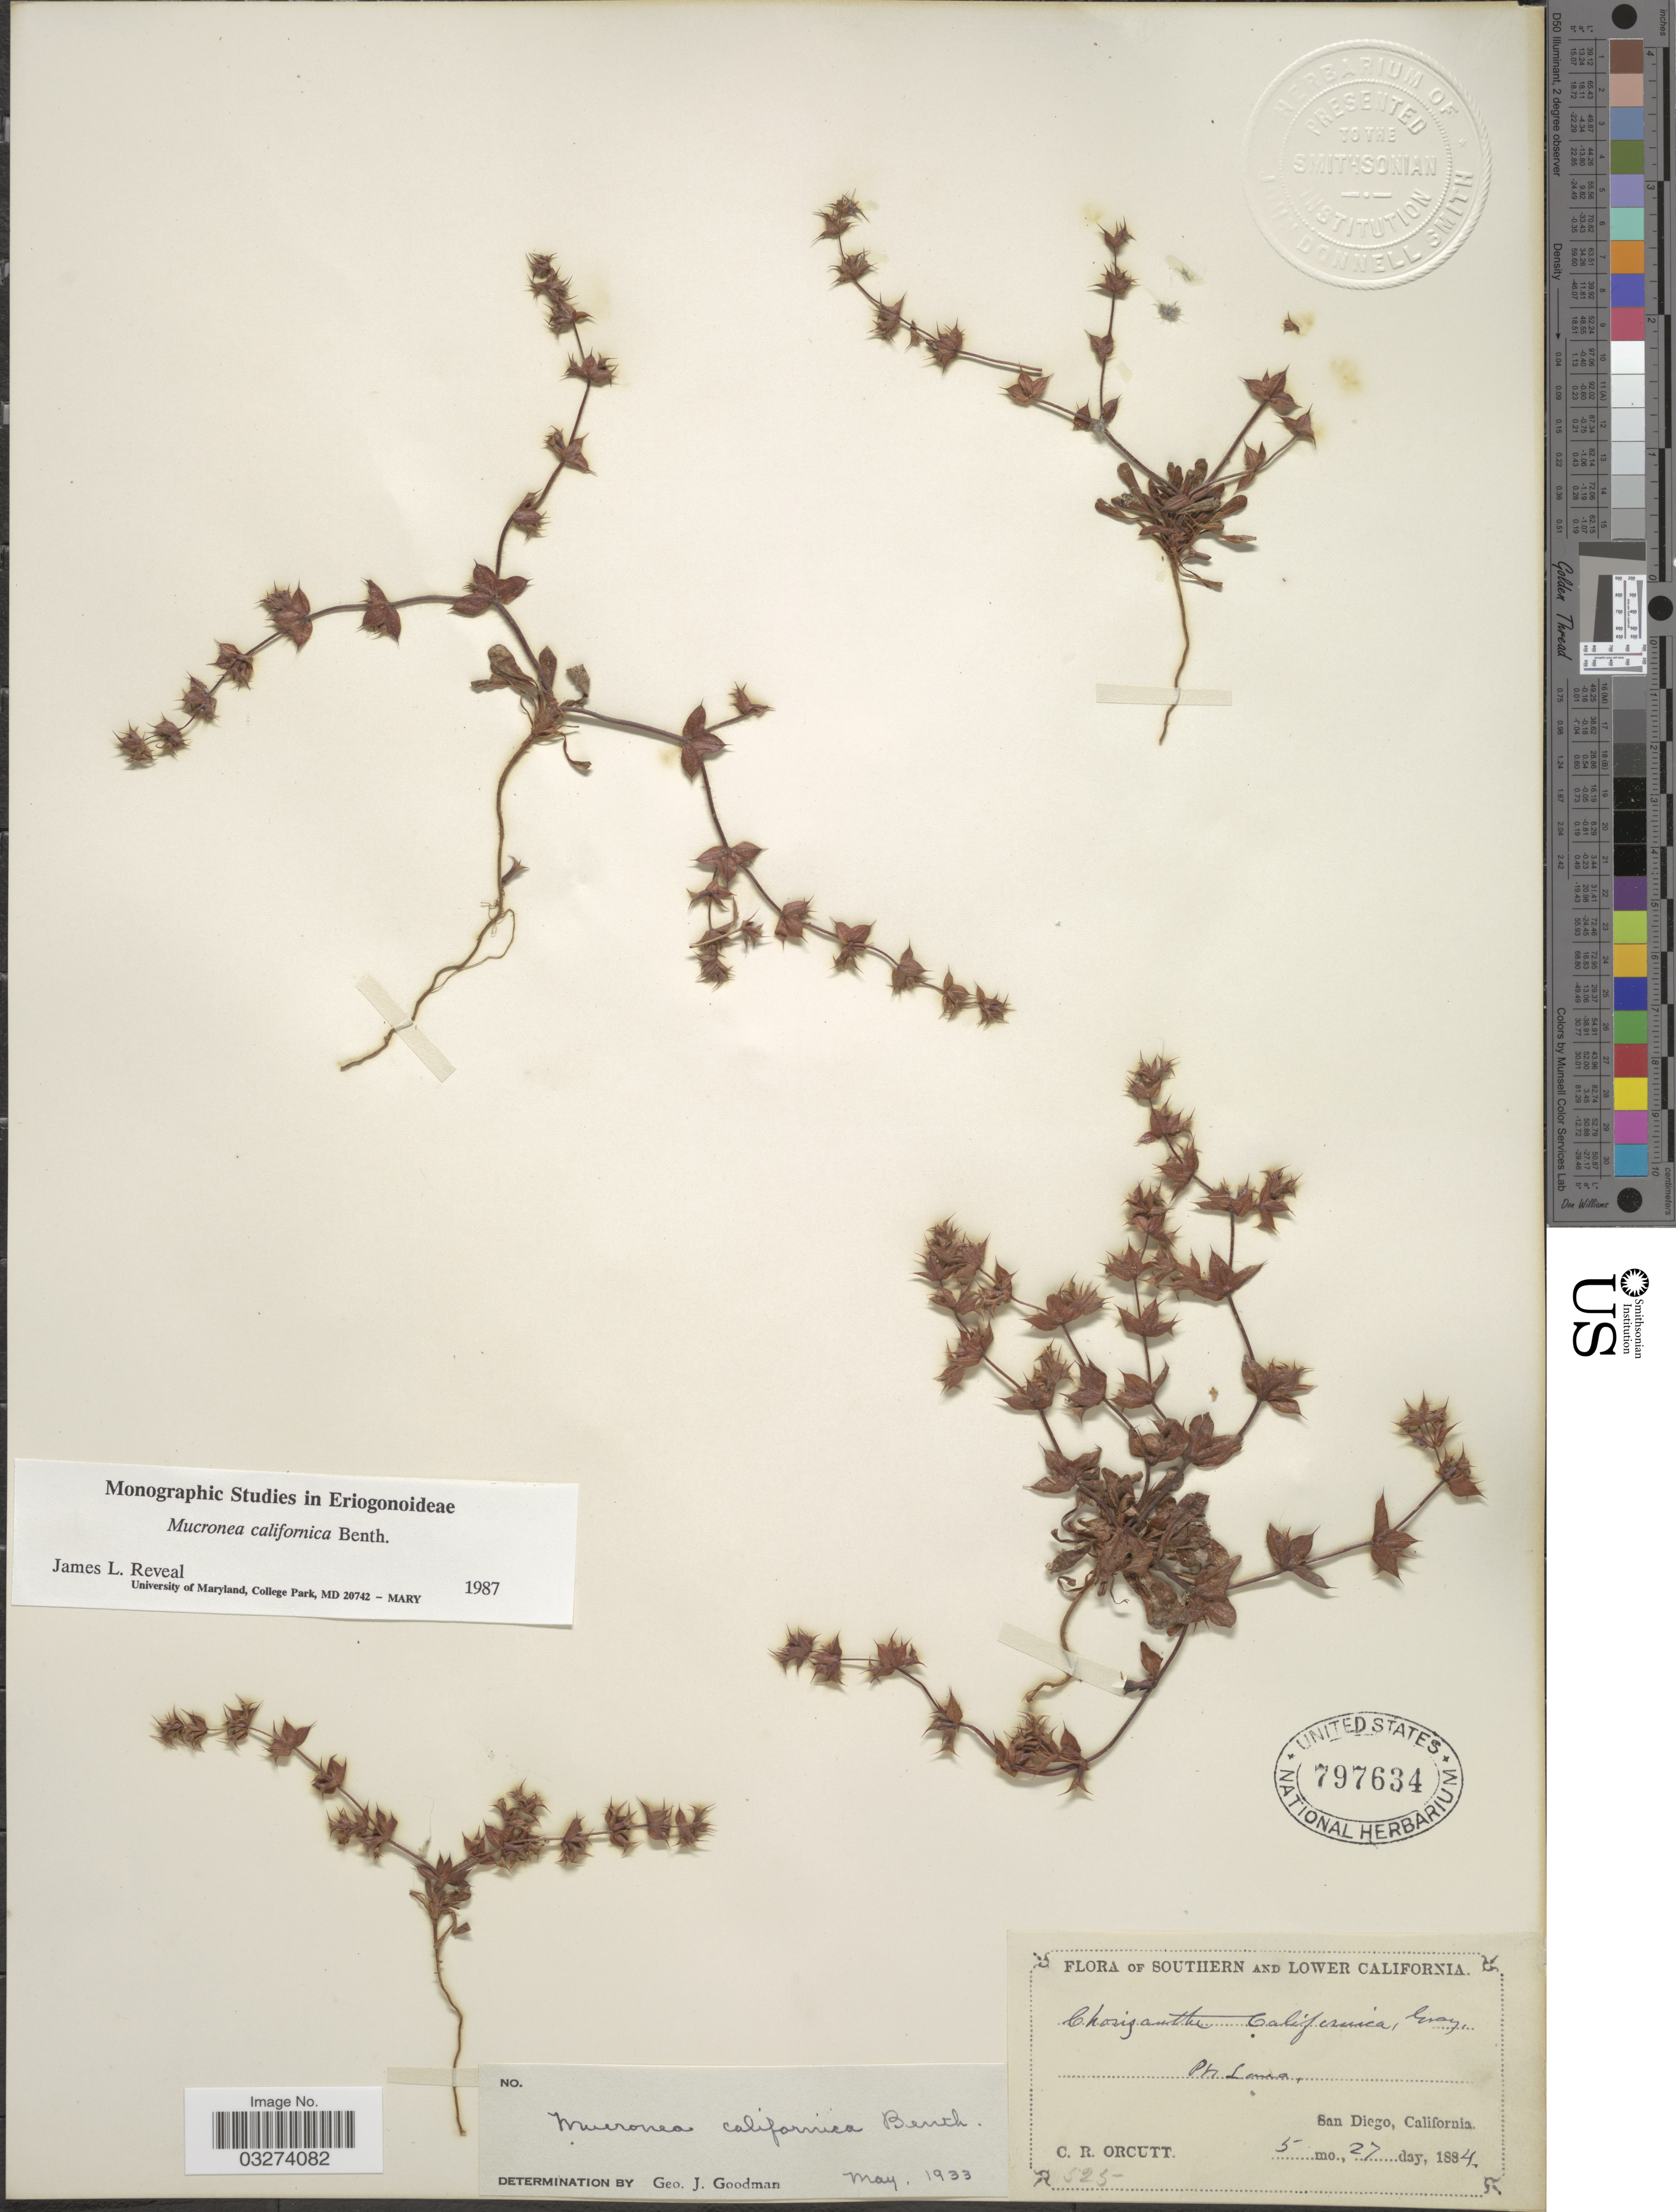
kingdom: Plantae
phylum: Tracheophyta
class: Magnoliopsida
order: Caryophyllales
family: Polygonaceae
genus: Mucronea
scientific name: Mucronea californica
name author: Benth.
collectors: C. R. Orcutt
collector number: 525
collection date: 1884-05-27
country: United States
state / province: California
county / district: San Diego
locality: Southern and Lower California. Pt Loma. San Diego.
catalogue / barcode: US 797634